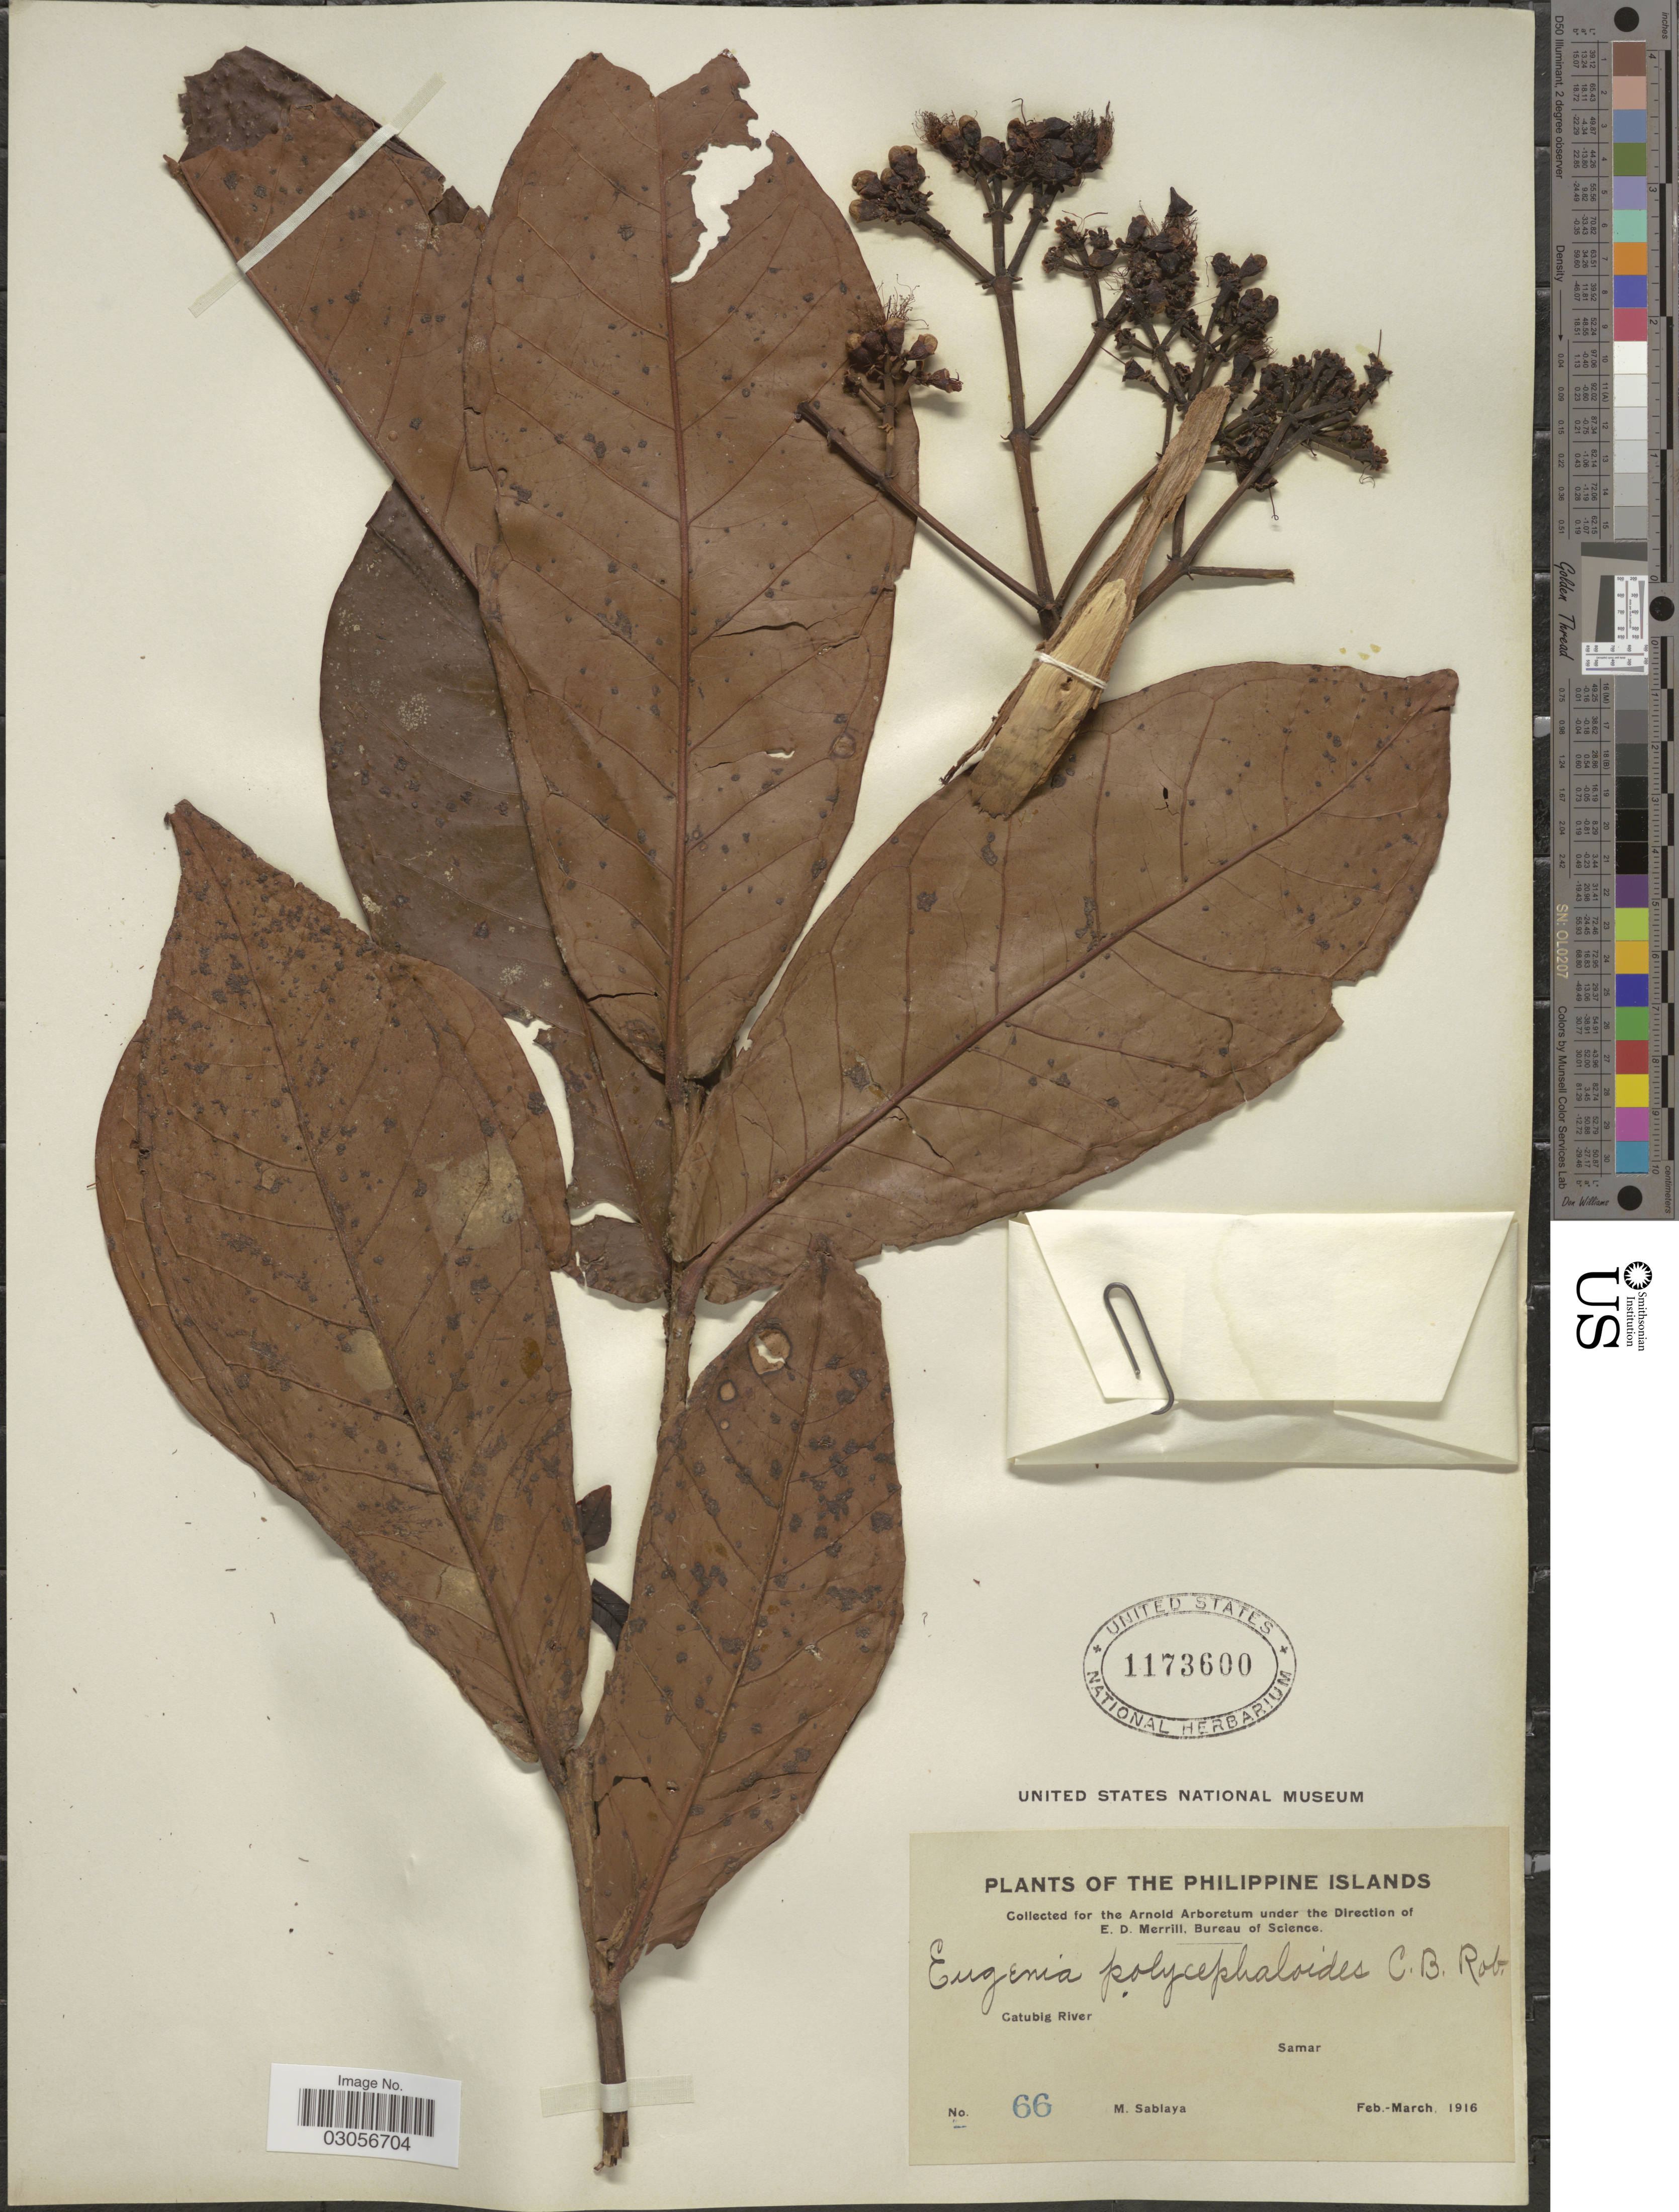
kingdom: Plantae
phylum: Tracheophyta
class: Magnoliopsida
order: Myrtales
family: Myrtaceae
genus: Syzygium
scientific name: Syzygium polycephaloides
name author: (C.B. Rob.) Merr.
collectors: M. Sablaya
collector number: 66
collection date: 1916-02/1916-03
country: Philippines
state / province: Eastern Visayas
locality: Philippine Island. Catubig River, Samar.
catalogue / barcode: US 1173600